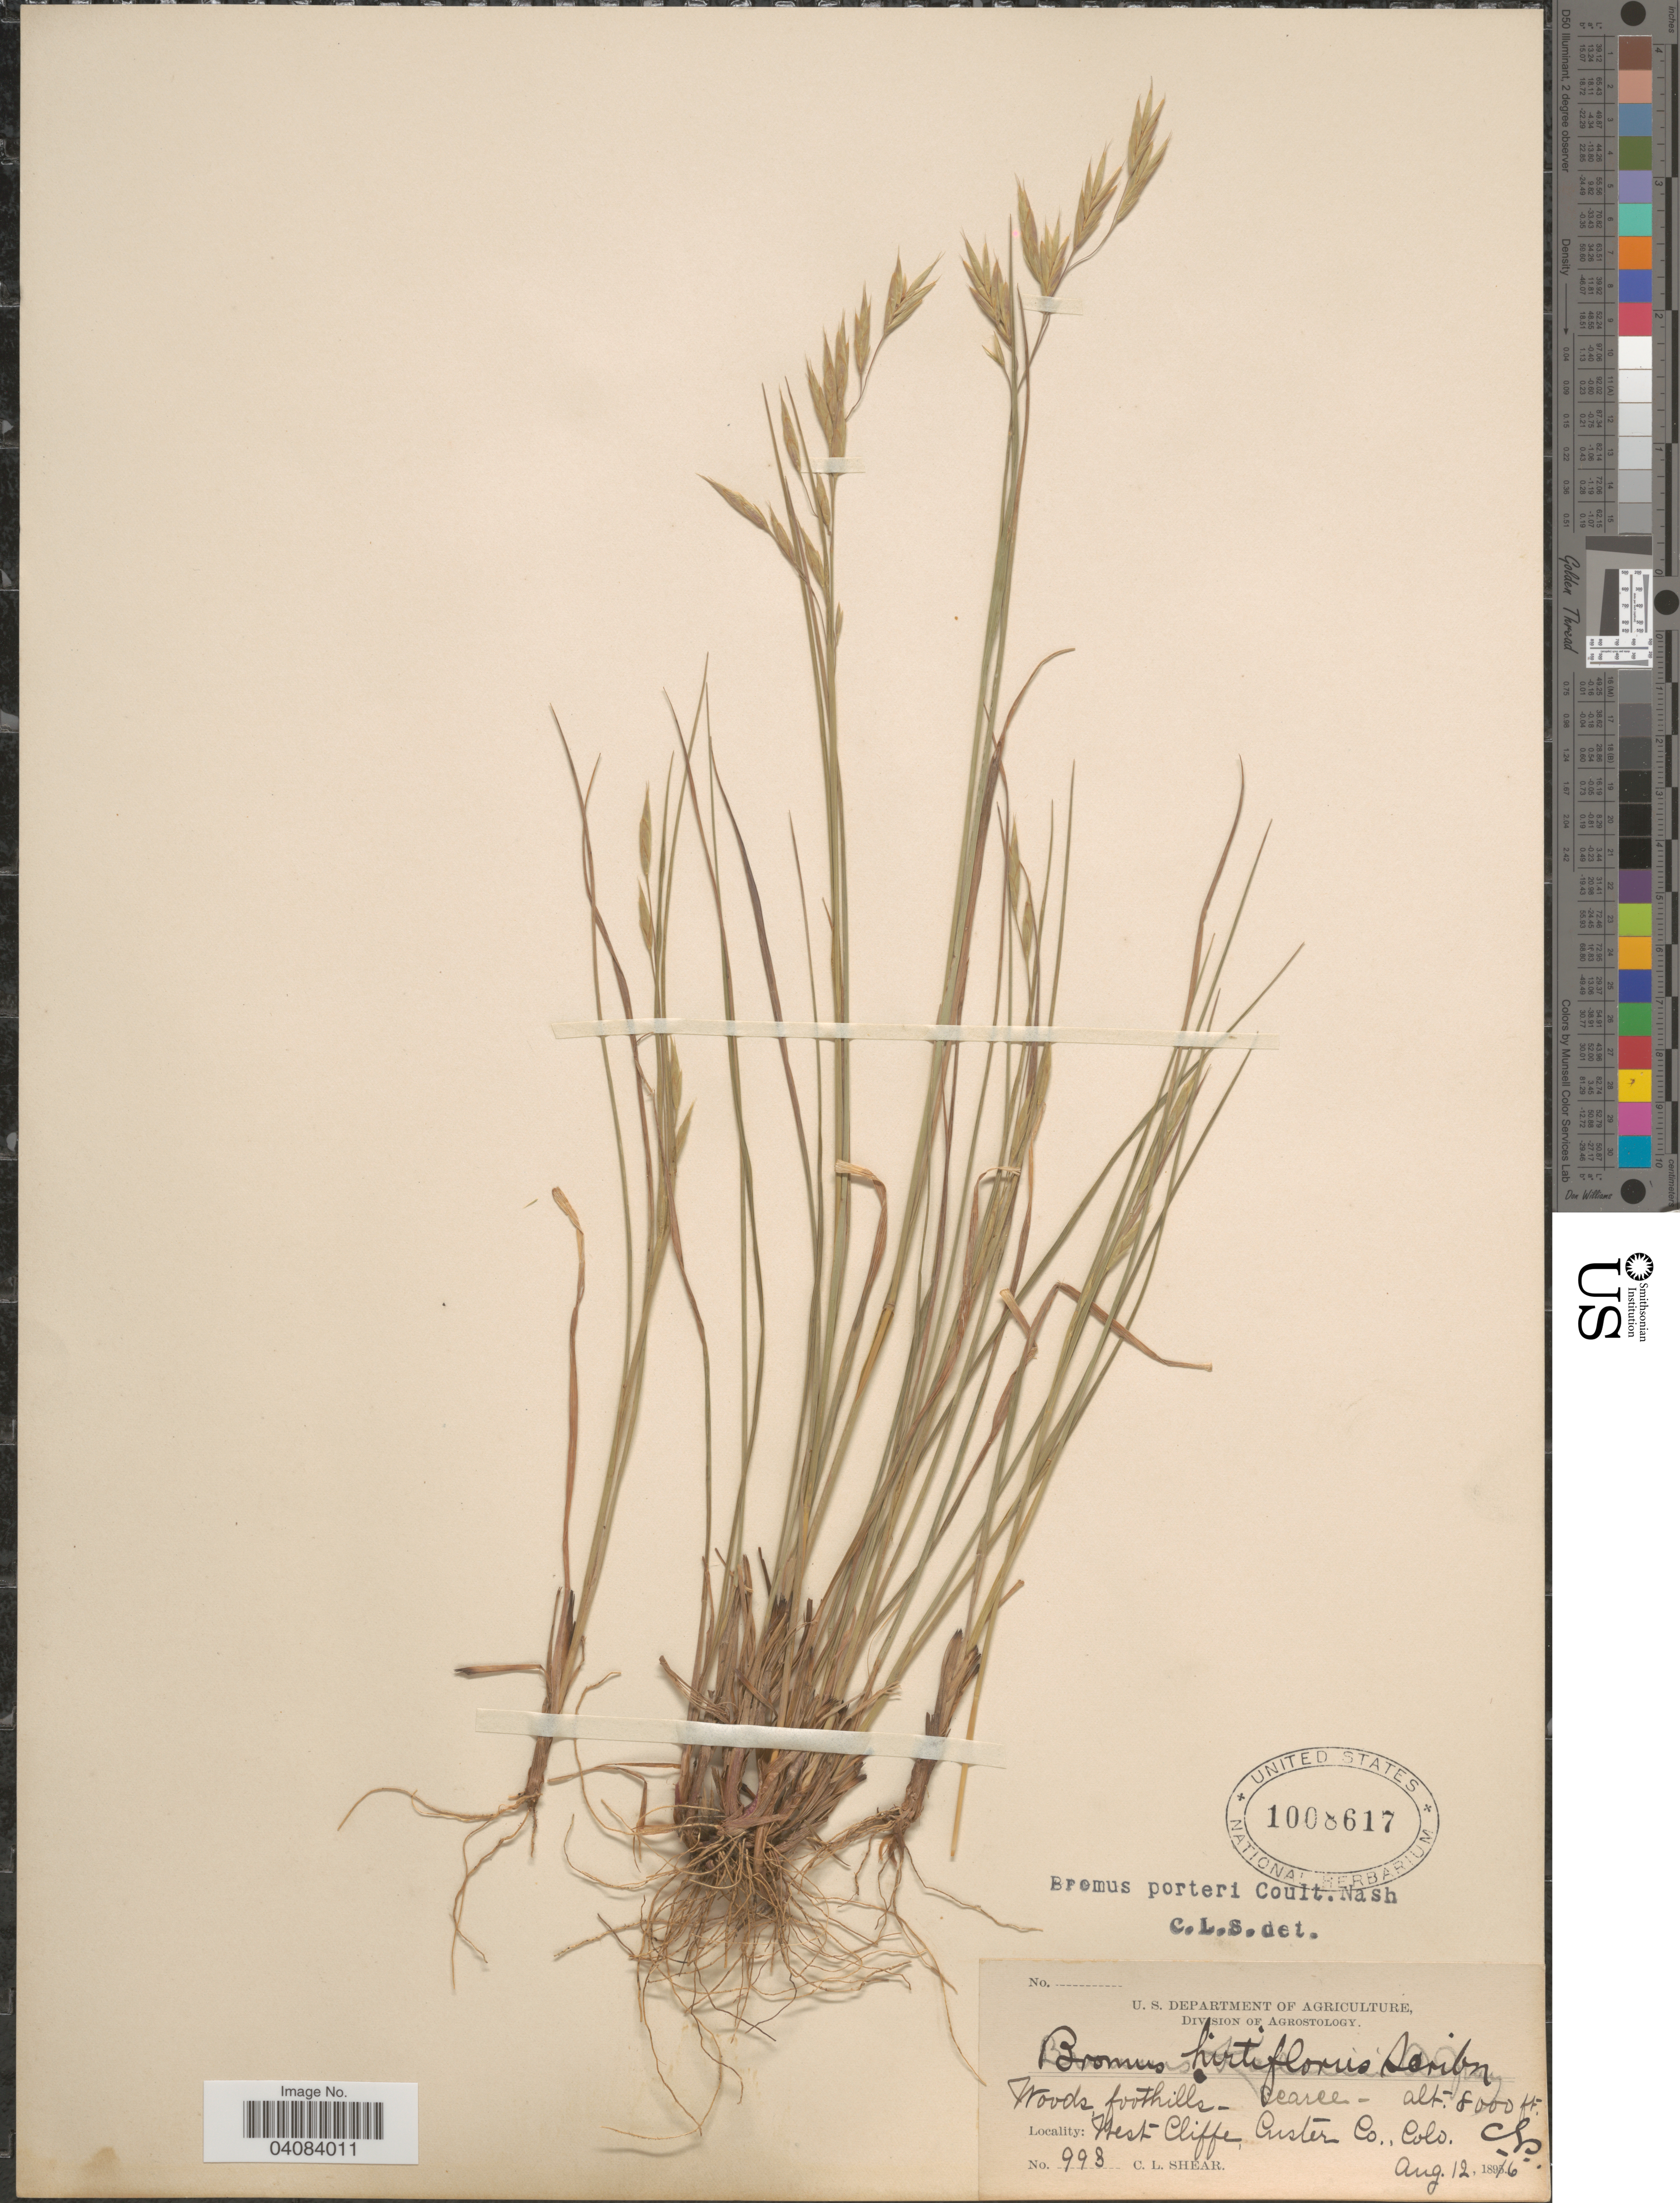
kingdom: Plantae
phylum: Tracheophyta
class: Liliopsida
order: Poales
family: Poaceae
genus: Bromus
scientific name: Bromus porteri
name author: (J.M. Coult.) Nash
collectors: C. L. Shear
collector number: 993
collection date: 1896-08-12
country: United States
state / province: Colorado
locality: Woods foothills. West Cliffe, Custer Co.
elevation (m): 2438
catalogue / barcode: US 1008617